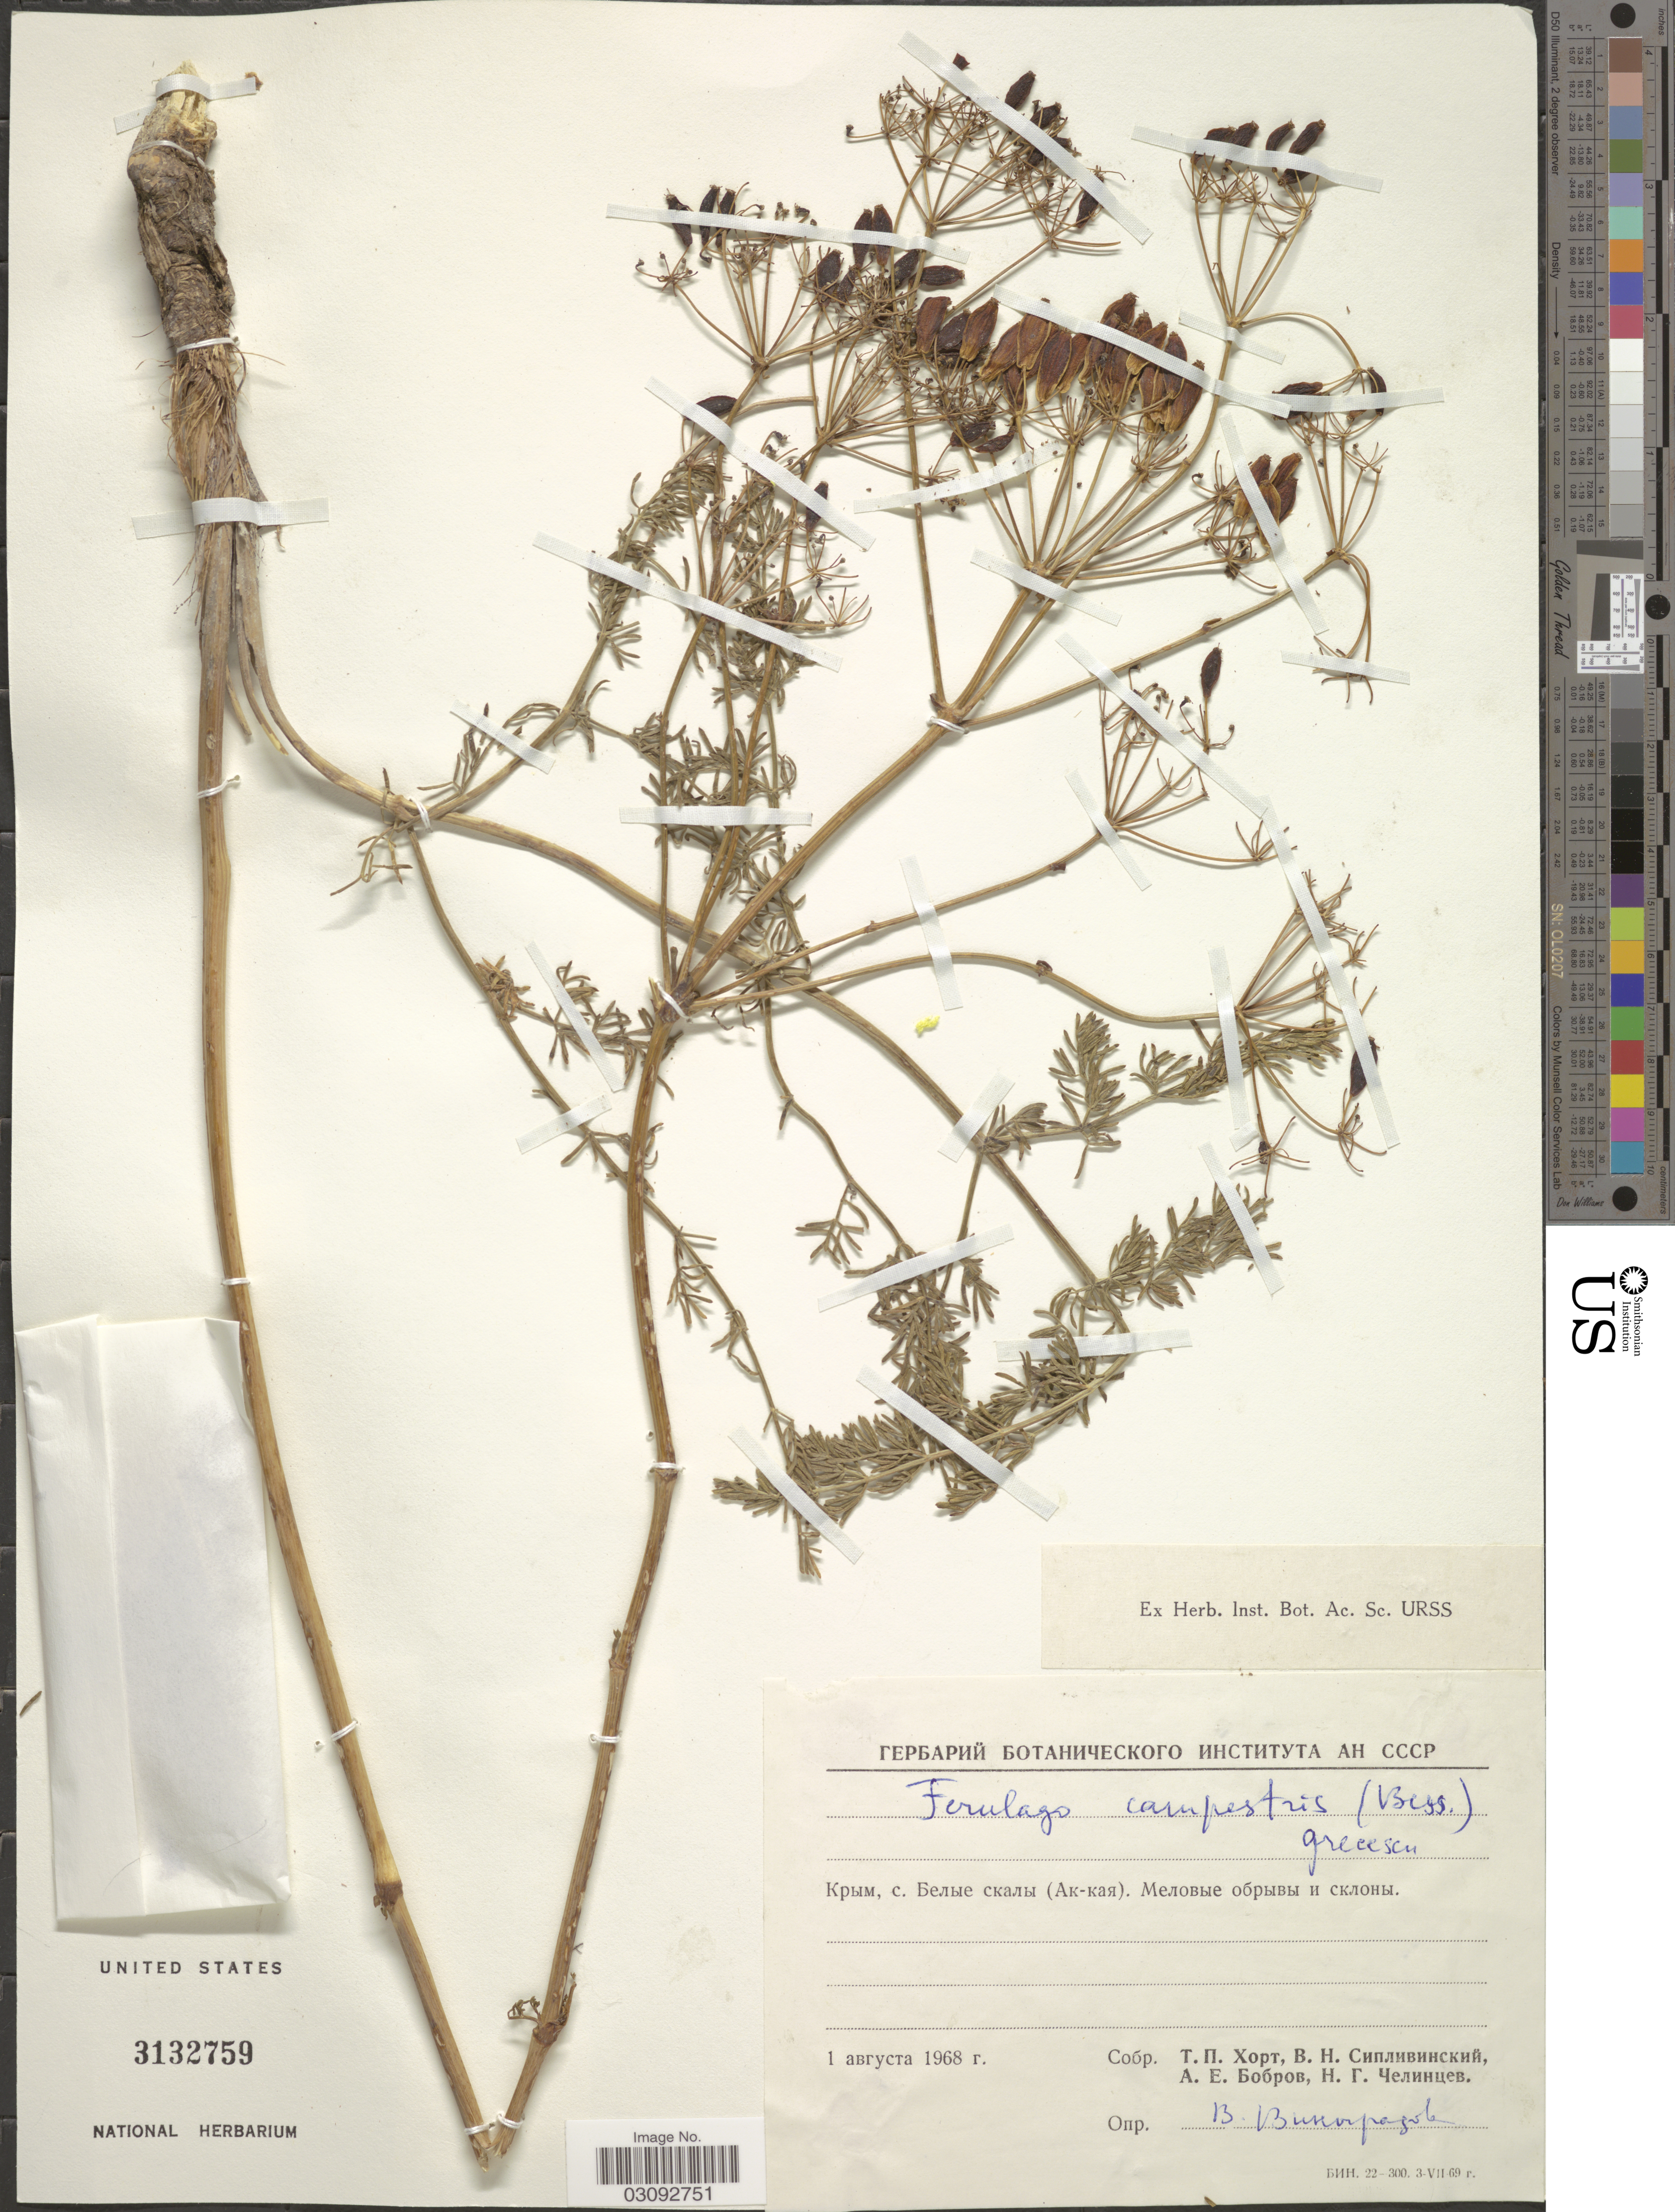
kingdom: Plantae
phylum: Tracheophyta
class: Magnoliopsida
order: Apiales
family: Apiaceae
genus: Ferulago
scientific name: Ferulago campestris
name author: (Besser) Grecescu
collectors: T. Khort, V. Siplivinskiy, A. Bobrov & N. Chelintsev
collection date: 1968-08-01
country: Ukraine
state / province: Crimea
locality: Ak-Kaya.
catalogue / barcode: US 3132759